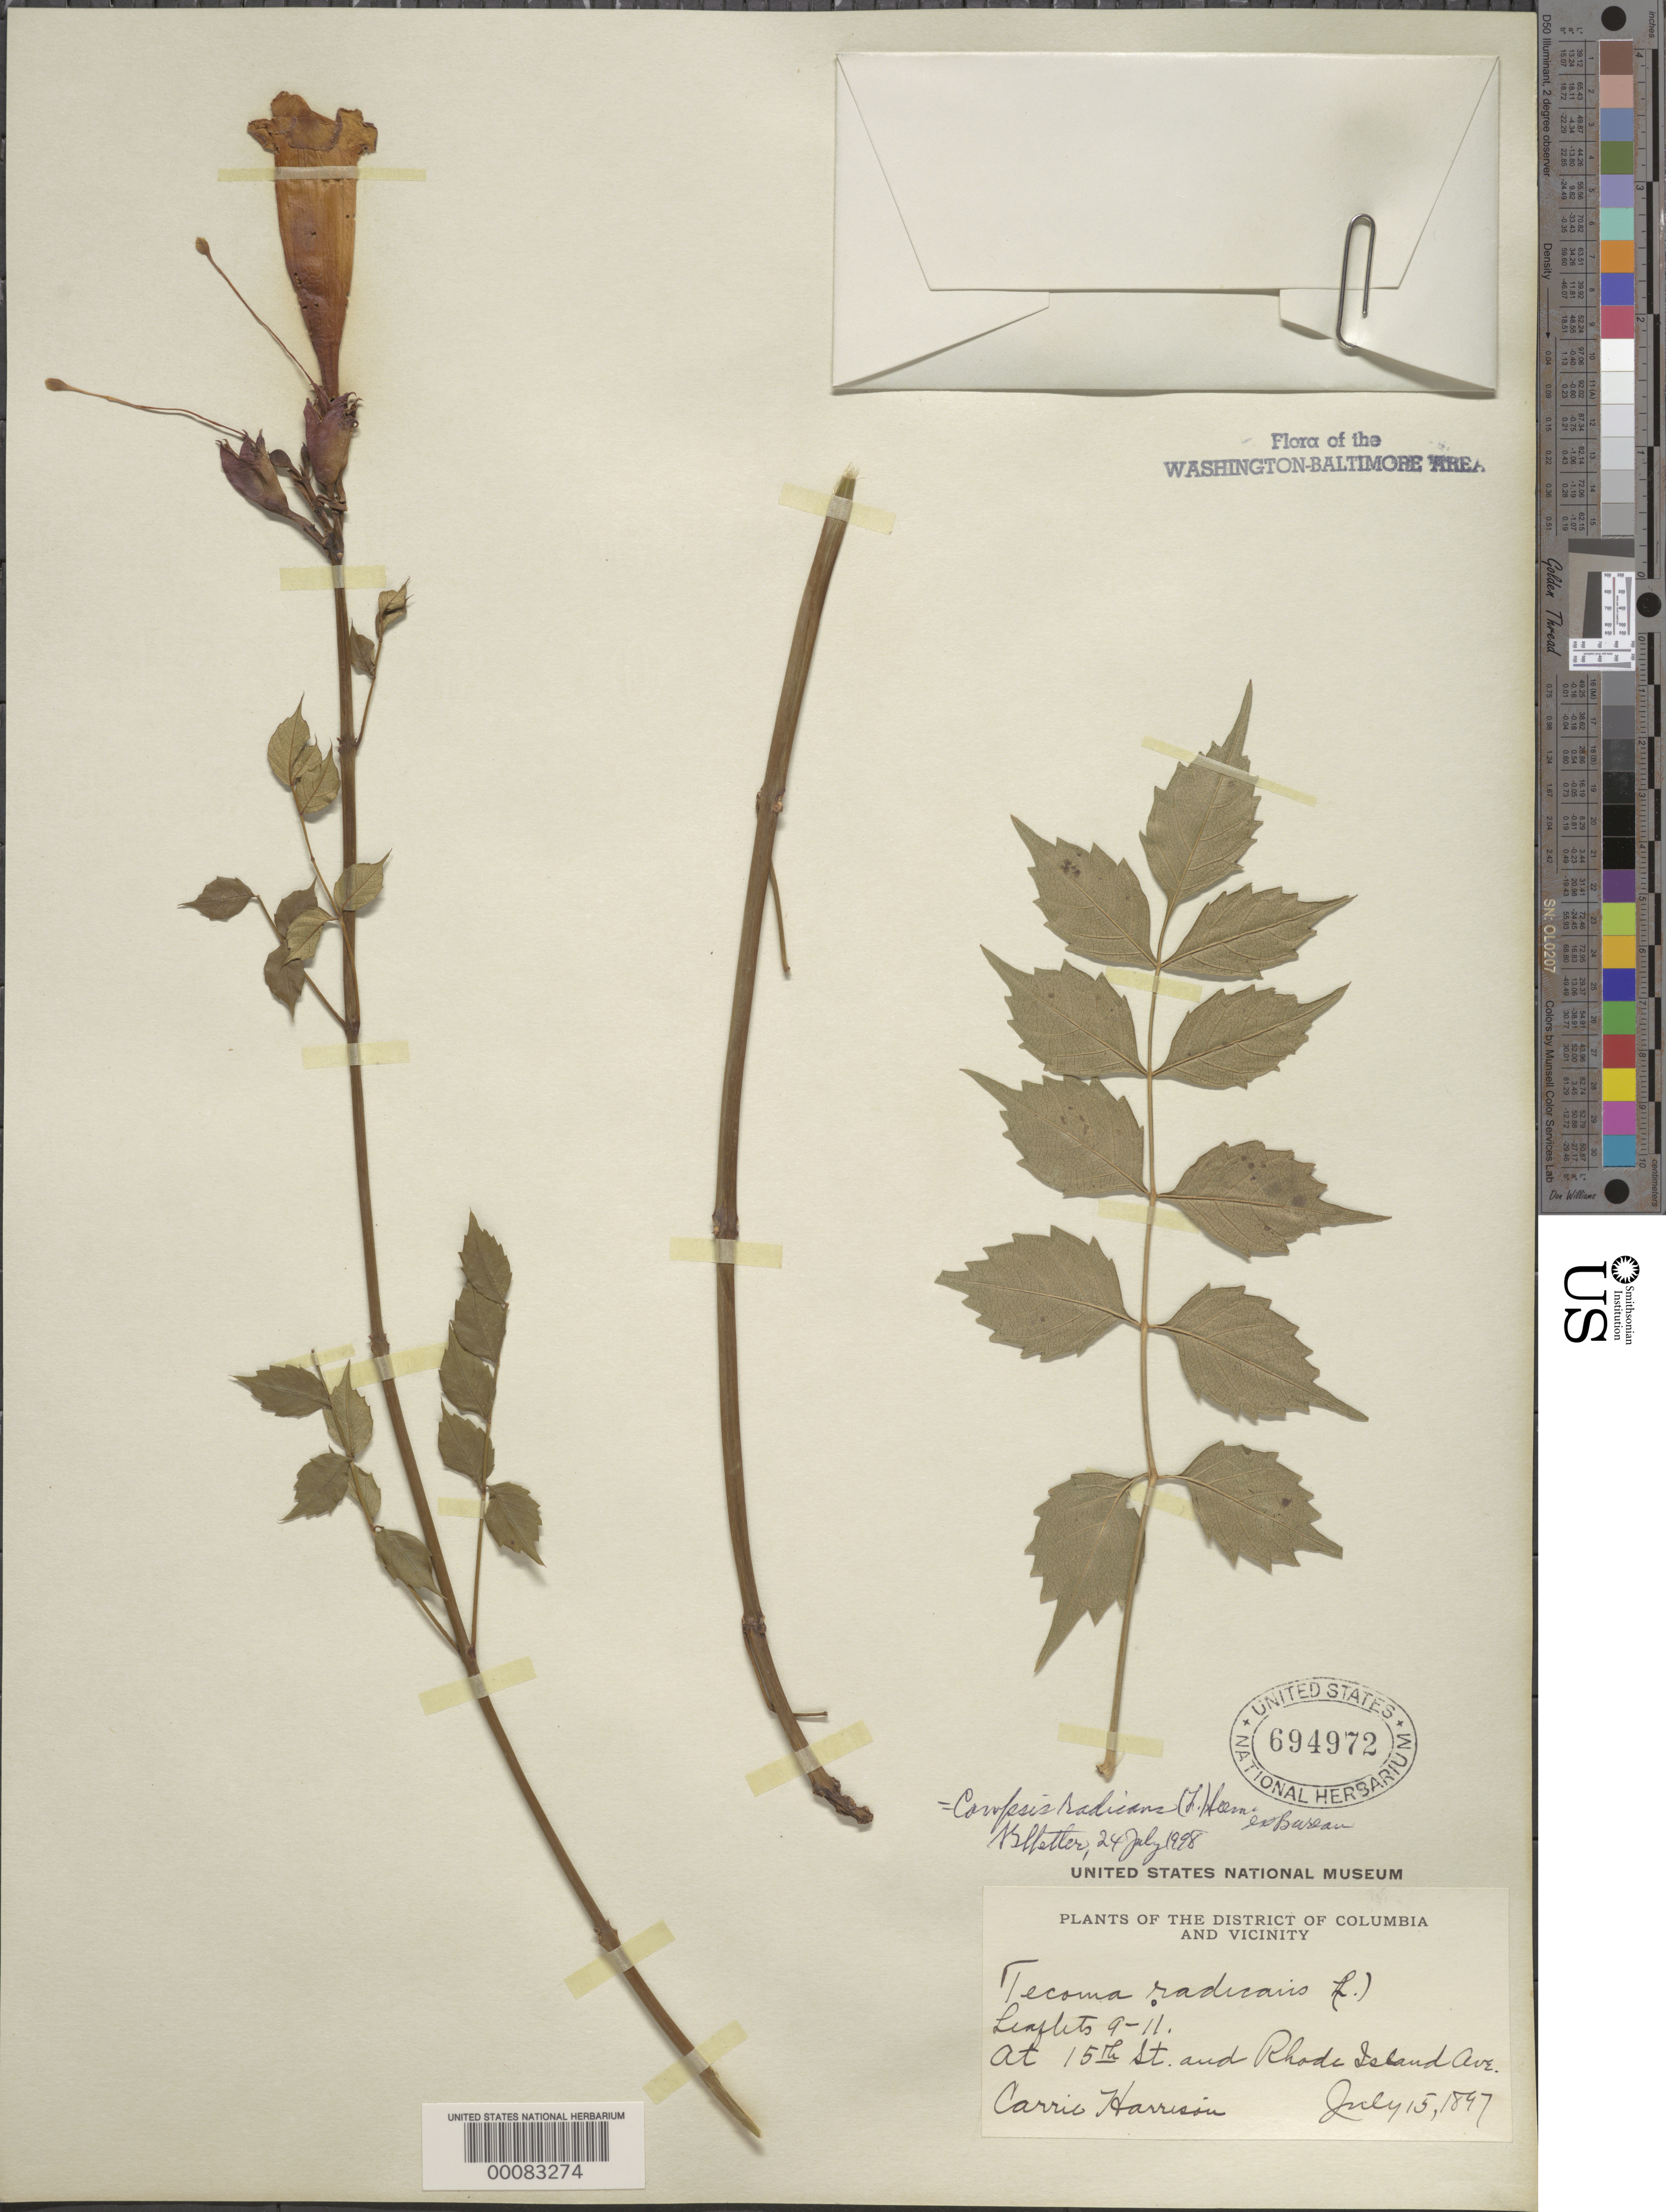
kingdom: Plantae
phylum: Tracheophyta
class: Magnoliopsida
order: Lamiales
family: Bignoniaceae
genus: Campsis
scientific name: Campsis radicans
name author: (L.) Seem.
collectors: C. Harrison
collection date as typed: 15 Jul 1897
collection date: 1897-07-15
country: United States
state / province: District of Columbia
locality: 15th St and Rhode Island Ave.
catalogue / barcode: US 694972